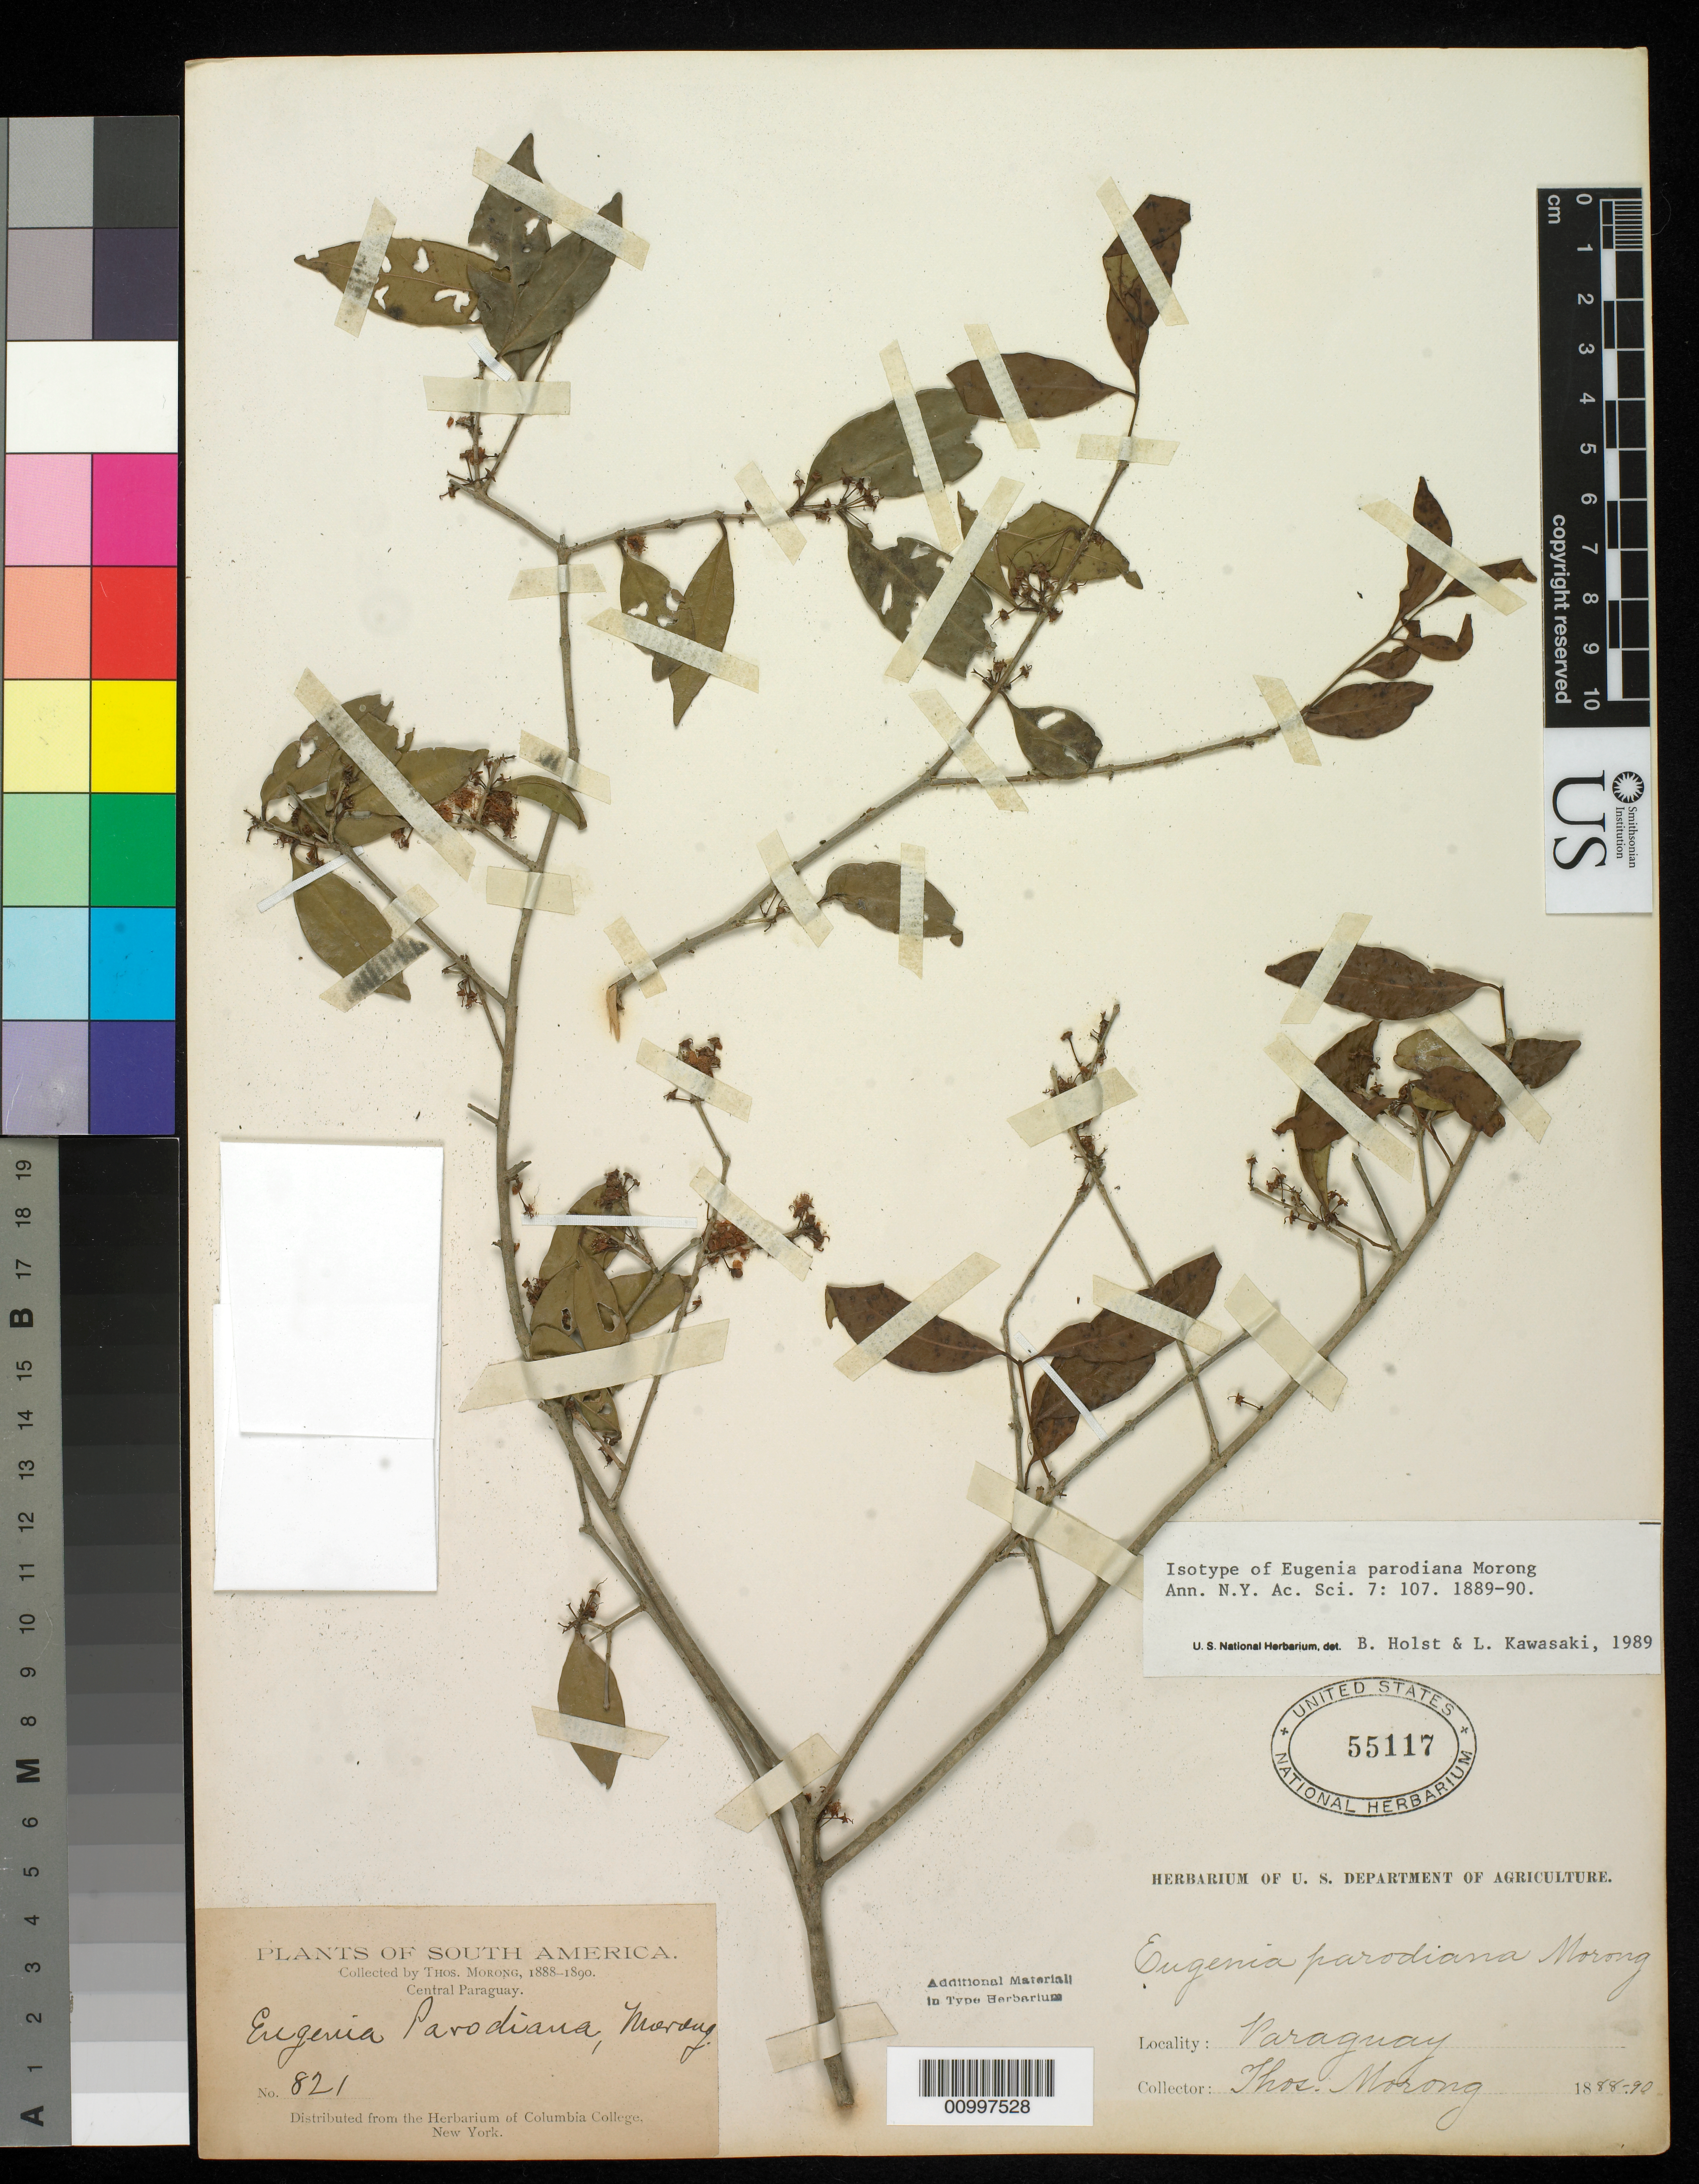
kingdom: Plantae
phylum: Tracheophyta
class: Magnoliopsida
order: Myrtales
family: Myrtaceae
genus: Eugenia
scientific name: Eugenia parodiana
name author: Morong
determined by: Holst, Bruce K.; Kawasaki, L.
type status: Isotype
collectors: T. Morong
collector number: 821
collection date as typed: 1888 to -- --- 1890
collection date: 1888/1890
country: Paraguay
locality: Central Paraguay.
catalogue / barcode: US 55117